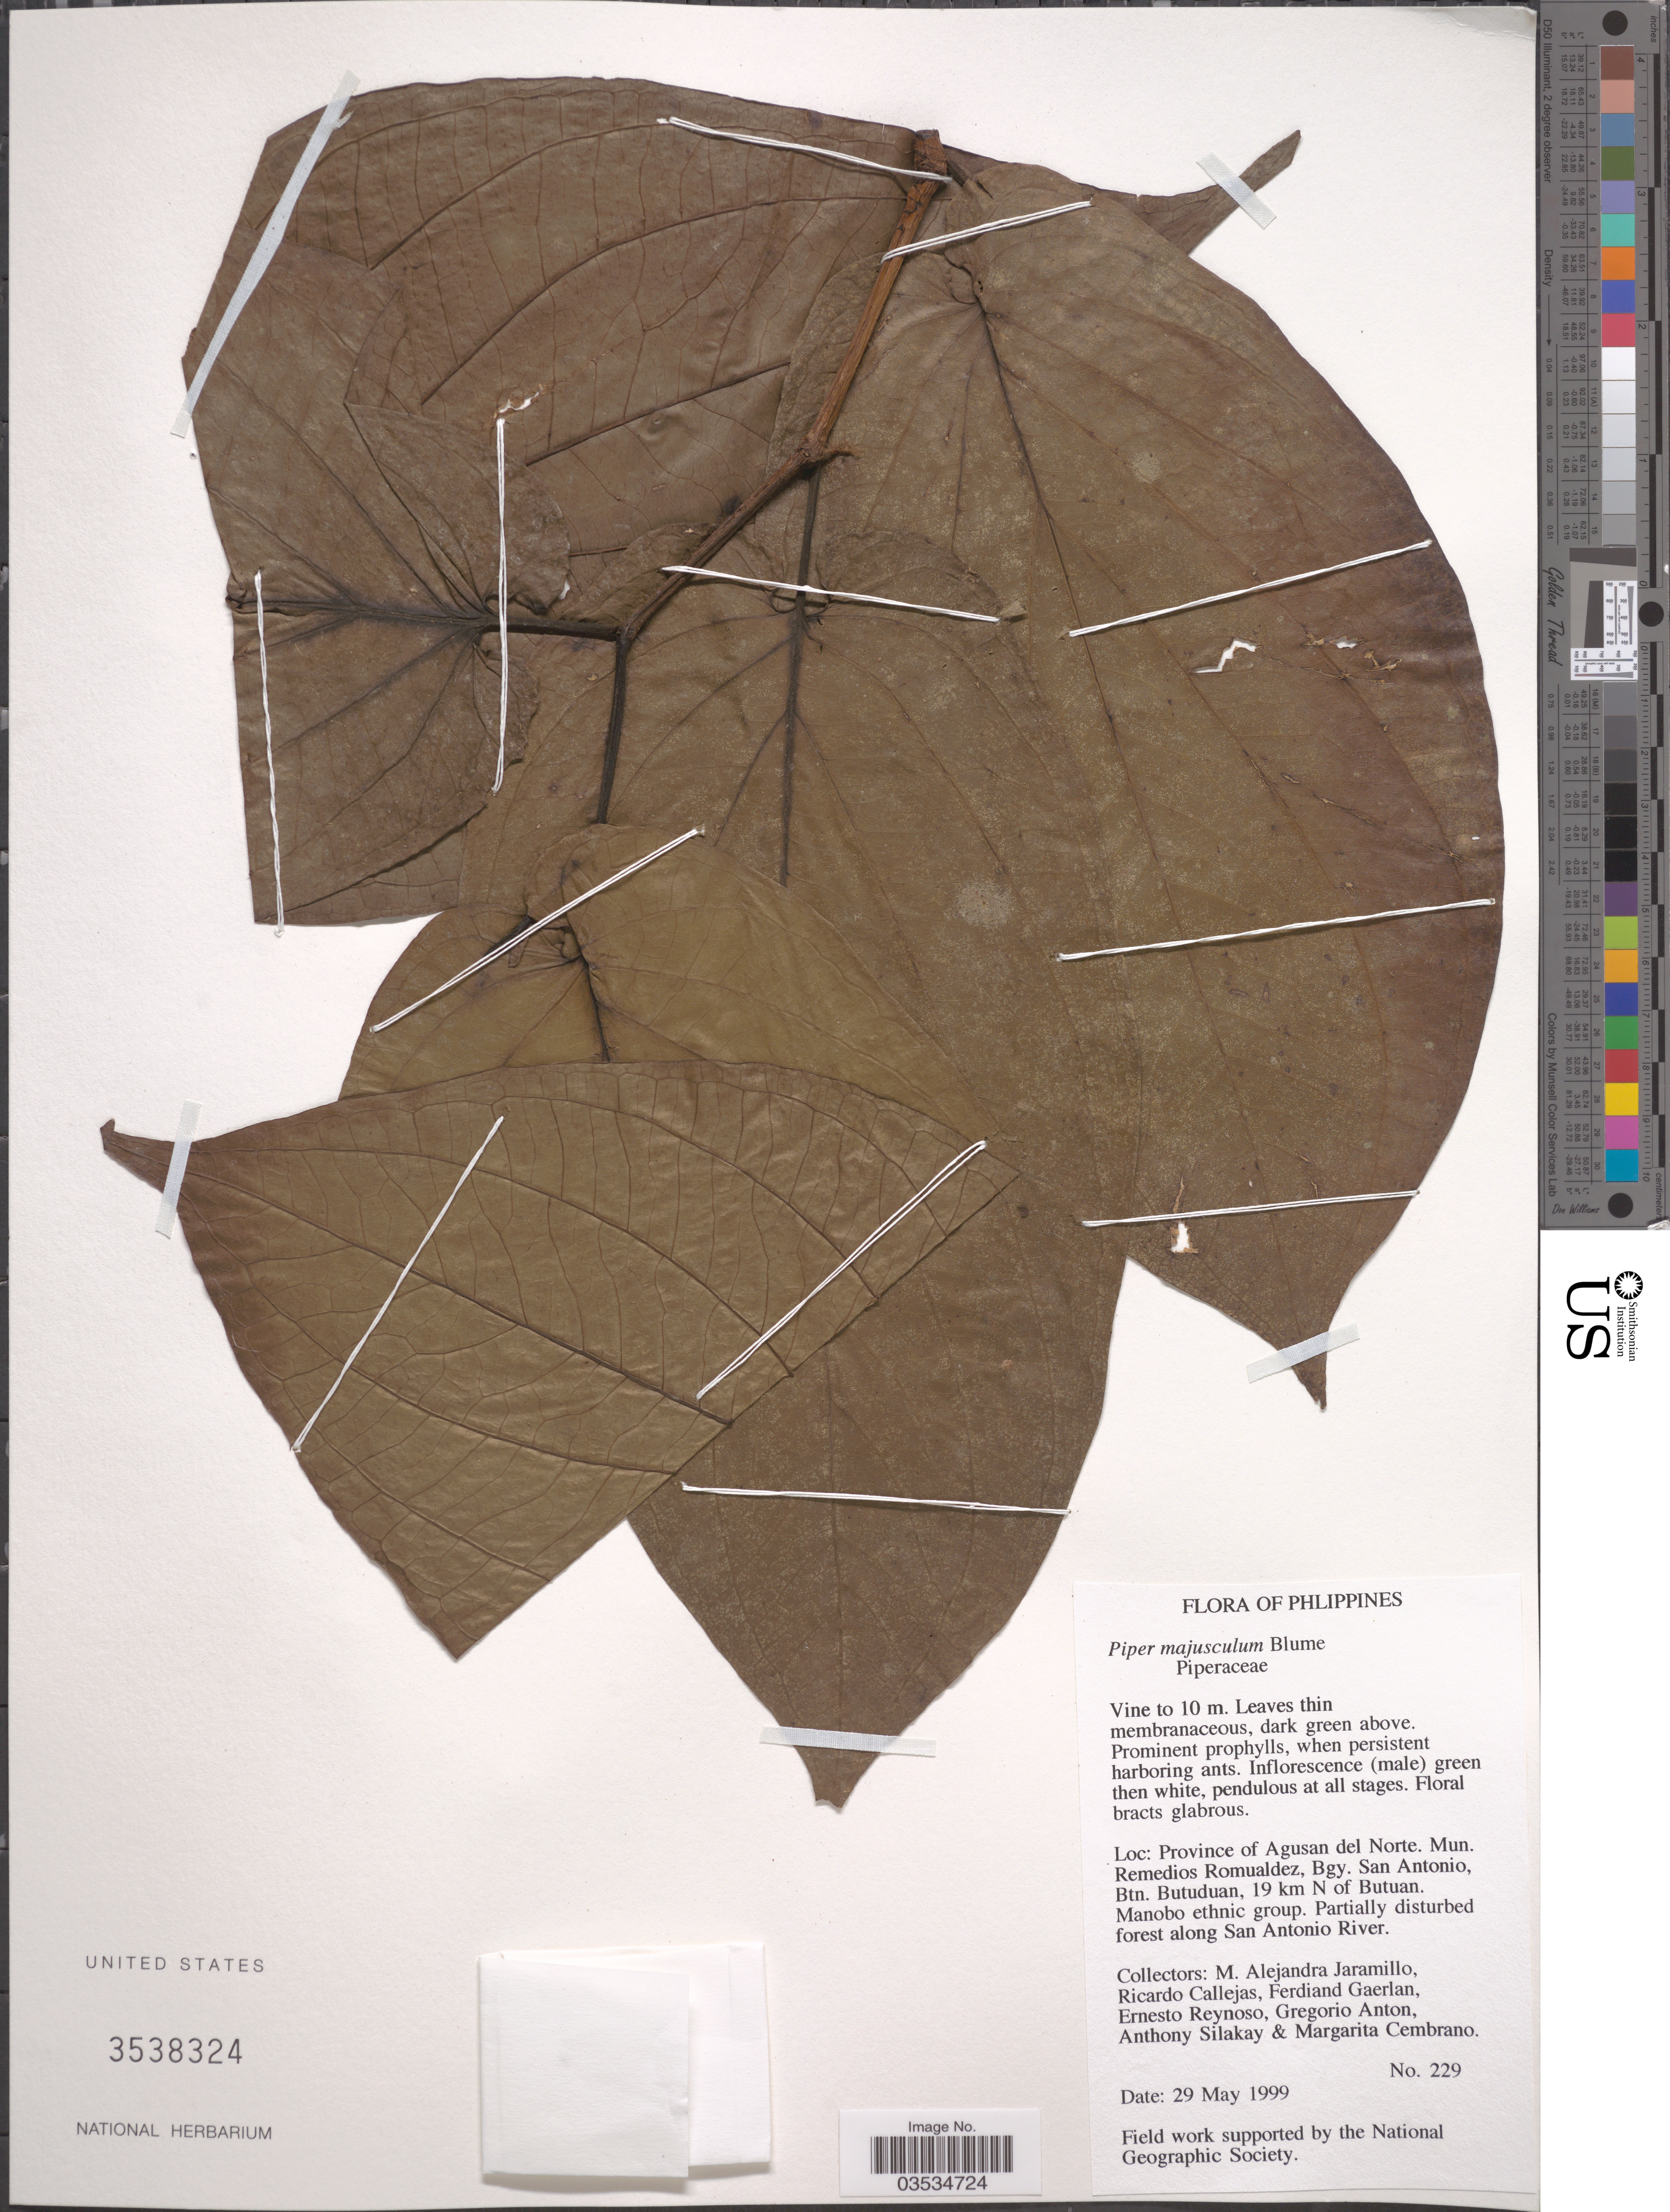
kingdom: Plantae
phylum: Tracheophyta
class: Magnoliopsida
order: Piperales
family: Piperaceae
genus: Piper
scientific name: Piper majusculum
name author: Blume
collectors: M. A. Jaramillo, R. Callejas, F. Gaerlan, E. Reynoso & et al.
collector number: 229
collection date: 1999-05-29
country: Philippines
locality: Province of Agusan del Norte. Mun. Remedios Romualdez, Bgy. San Antonio, Btn. Butuduan, 19 km N of Butuan. Manobo ethnic group. Partially disturbed forest along San Antonio River.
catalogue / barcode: US 3538324